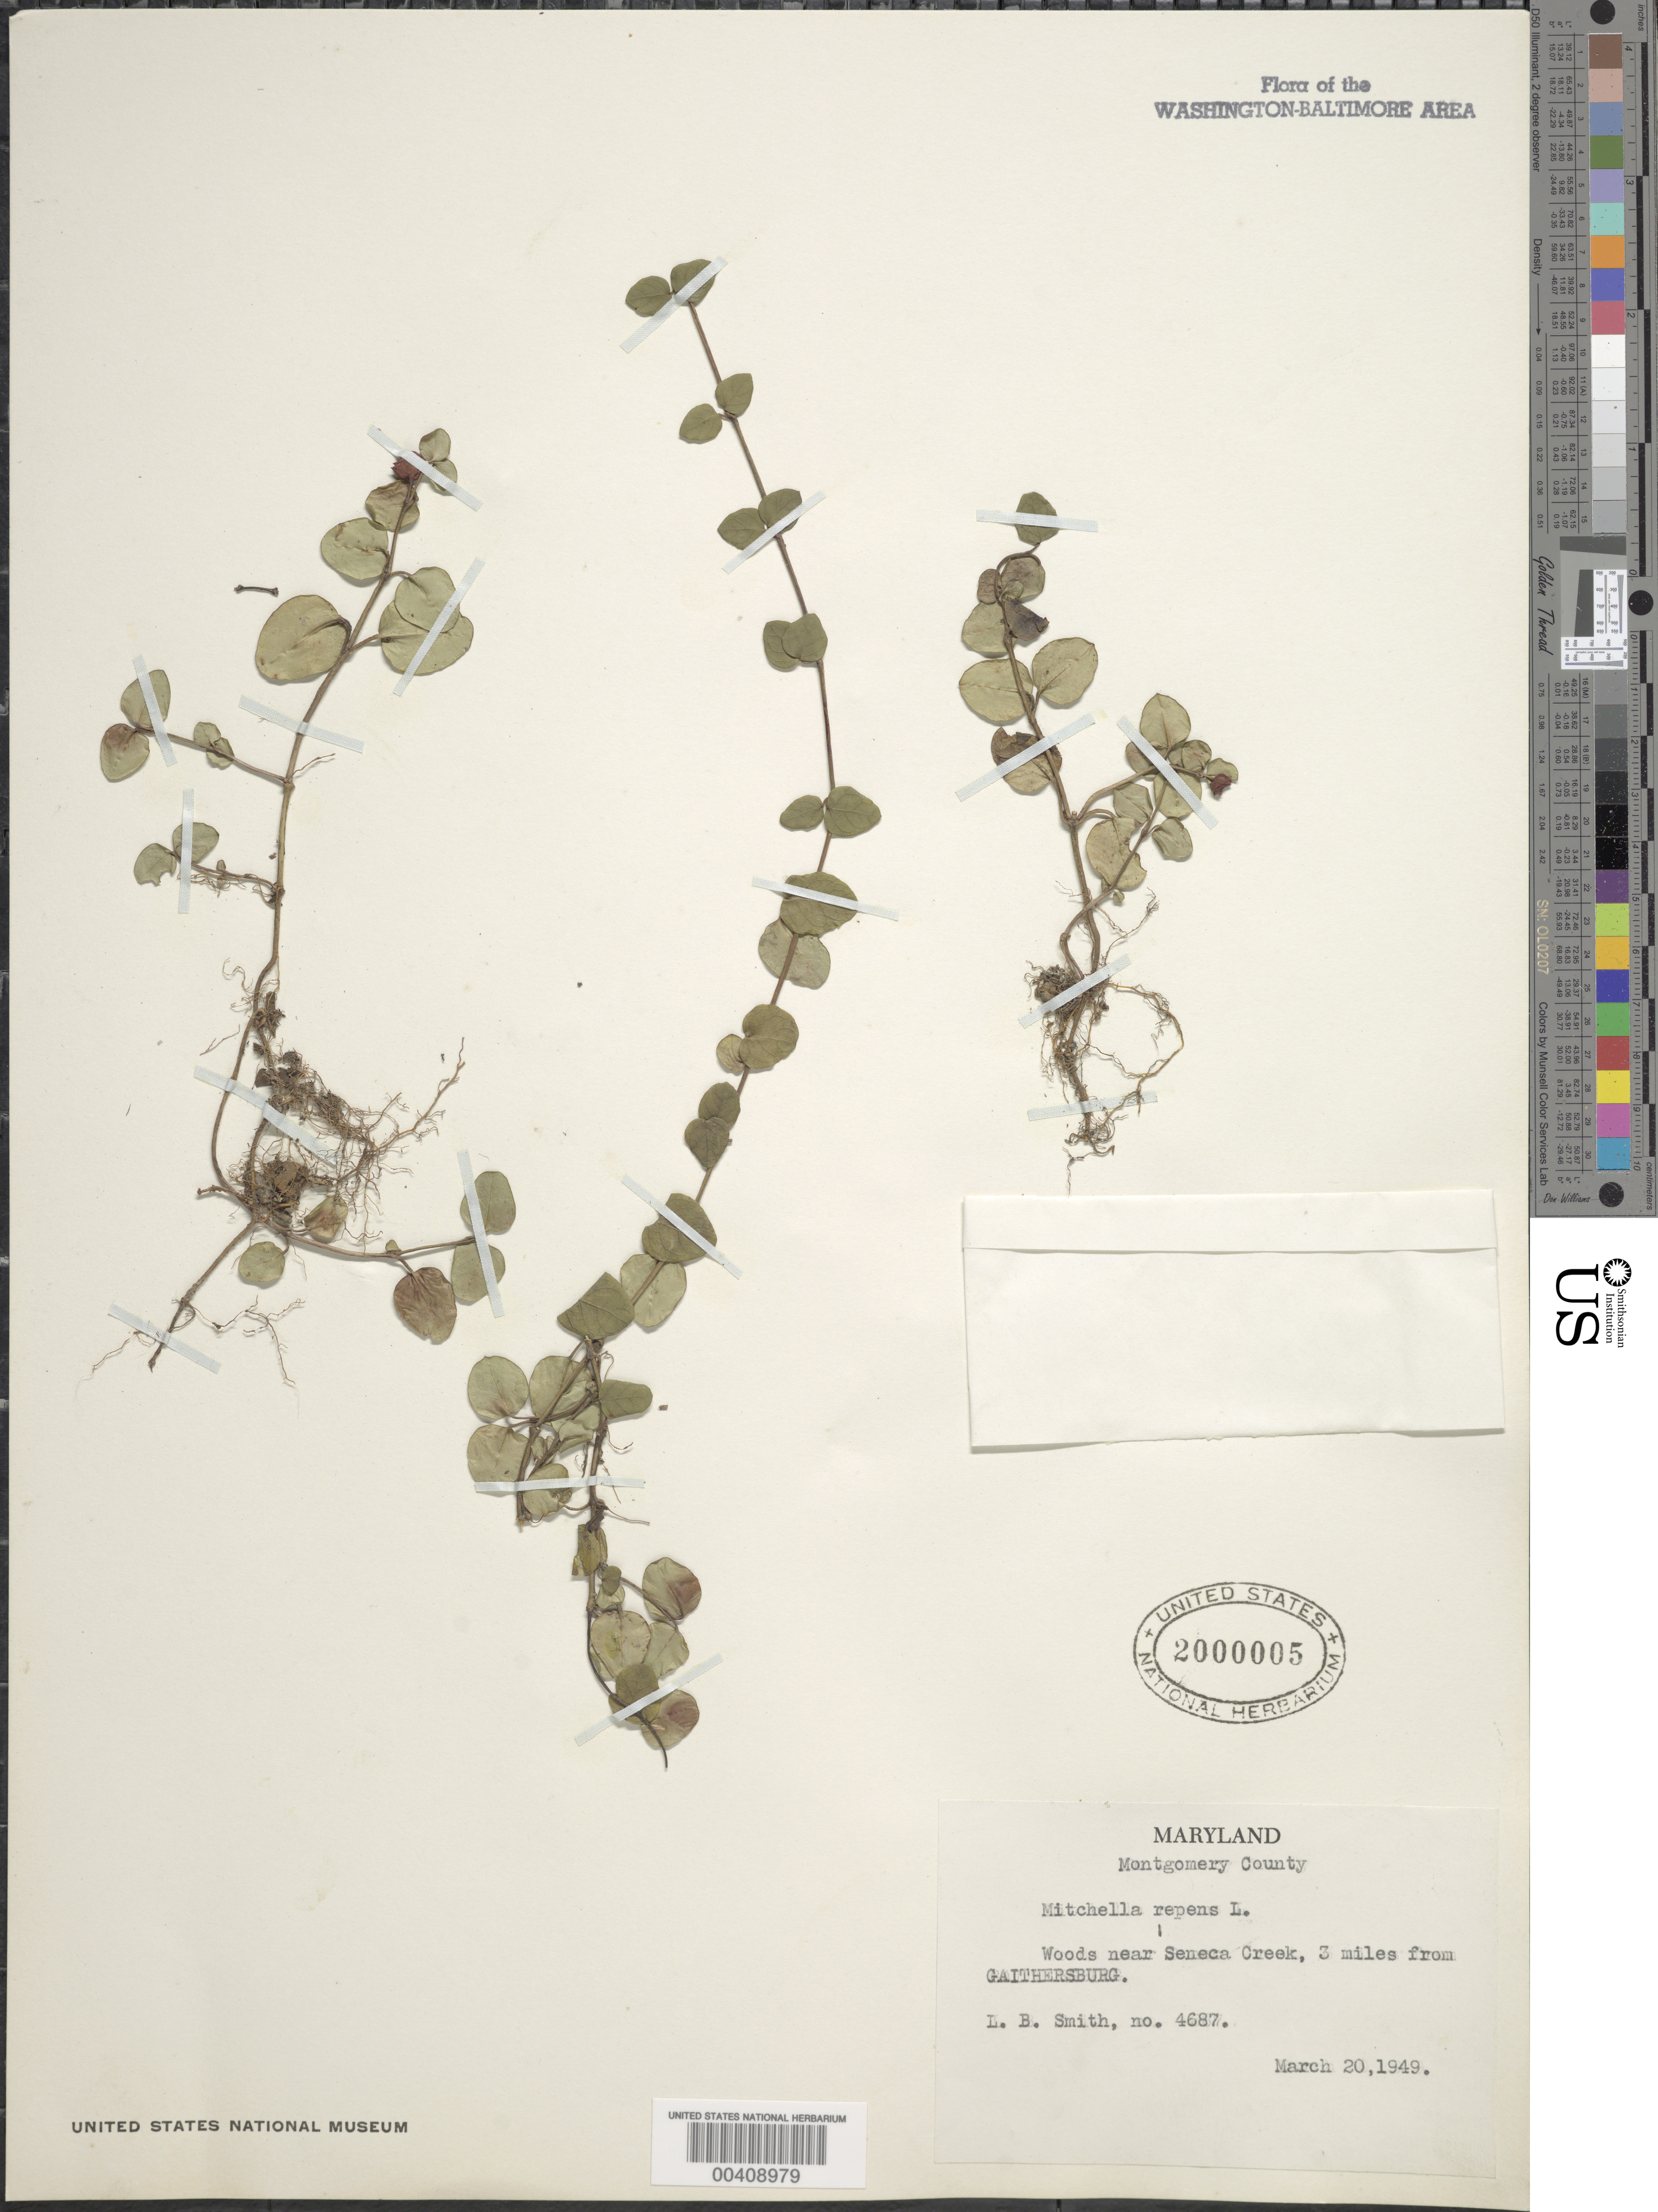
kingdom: Plantae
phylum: Tracheophyta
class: Magnoliopsida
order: Gentianales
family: Rubiaceae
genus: Mitchella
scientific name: Mitchella repens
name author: L.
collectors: L. Smith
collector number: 4687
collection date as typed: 20 Mar 1949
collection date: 1949-03-20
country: United States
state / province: Maryland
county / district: Montgomery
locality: Senaca Creek, near Gaithersburg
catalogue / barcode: US 2000005